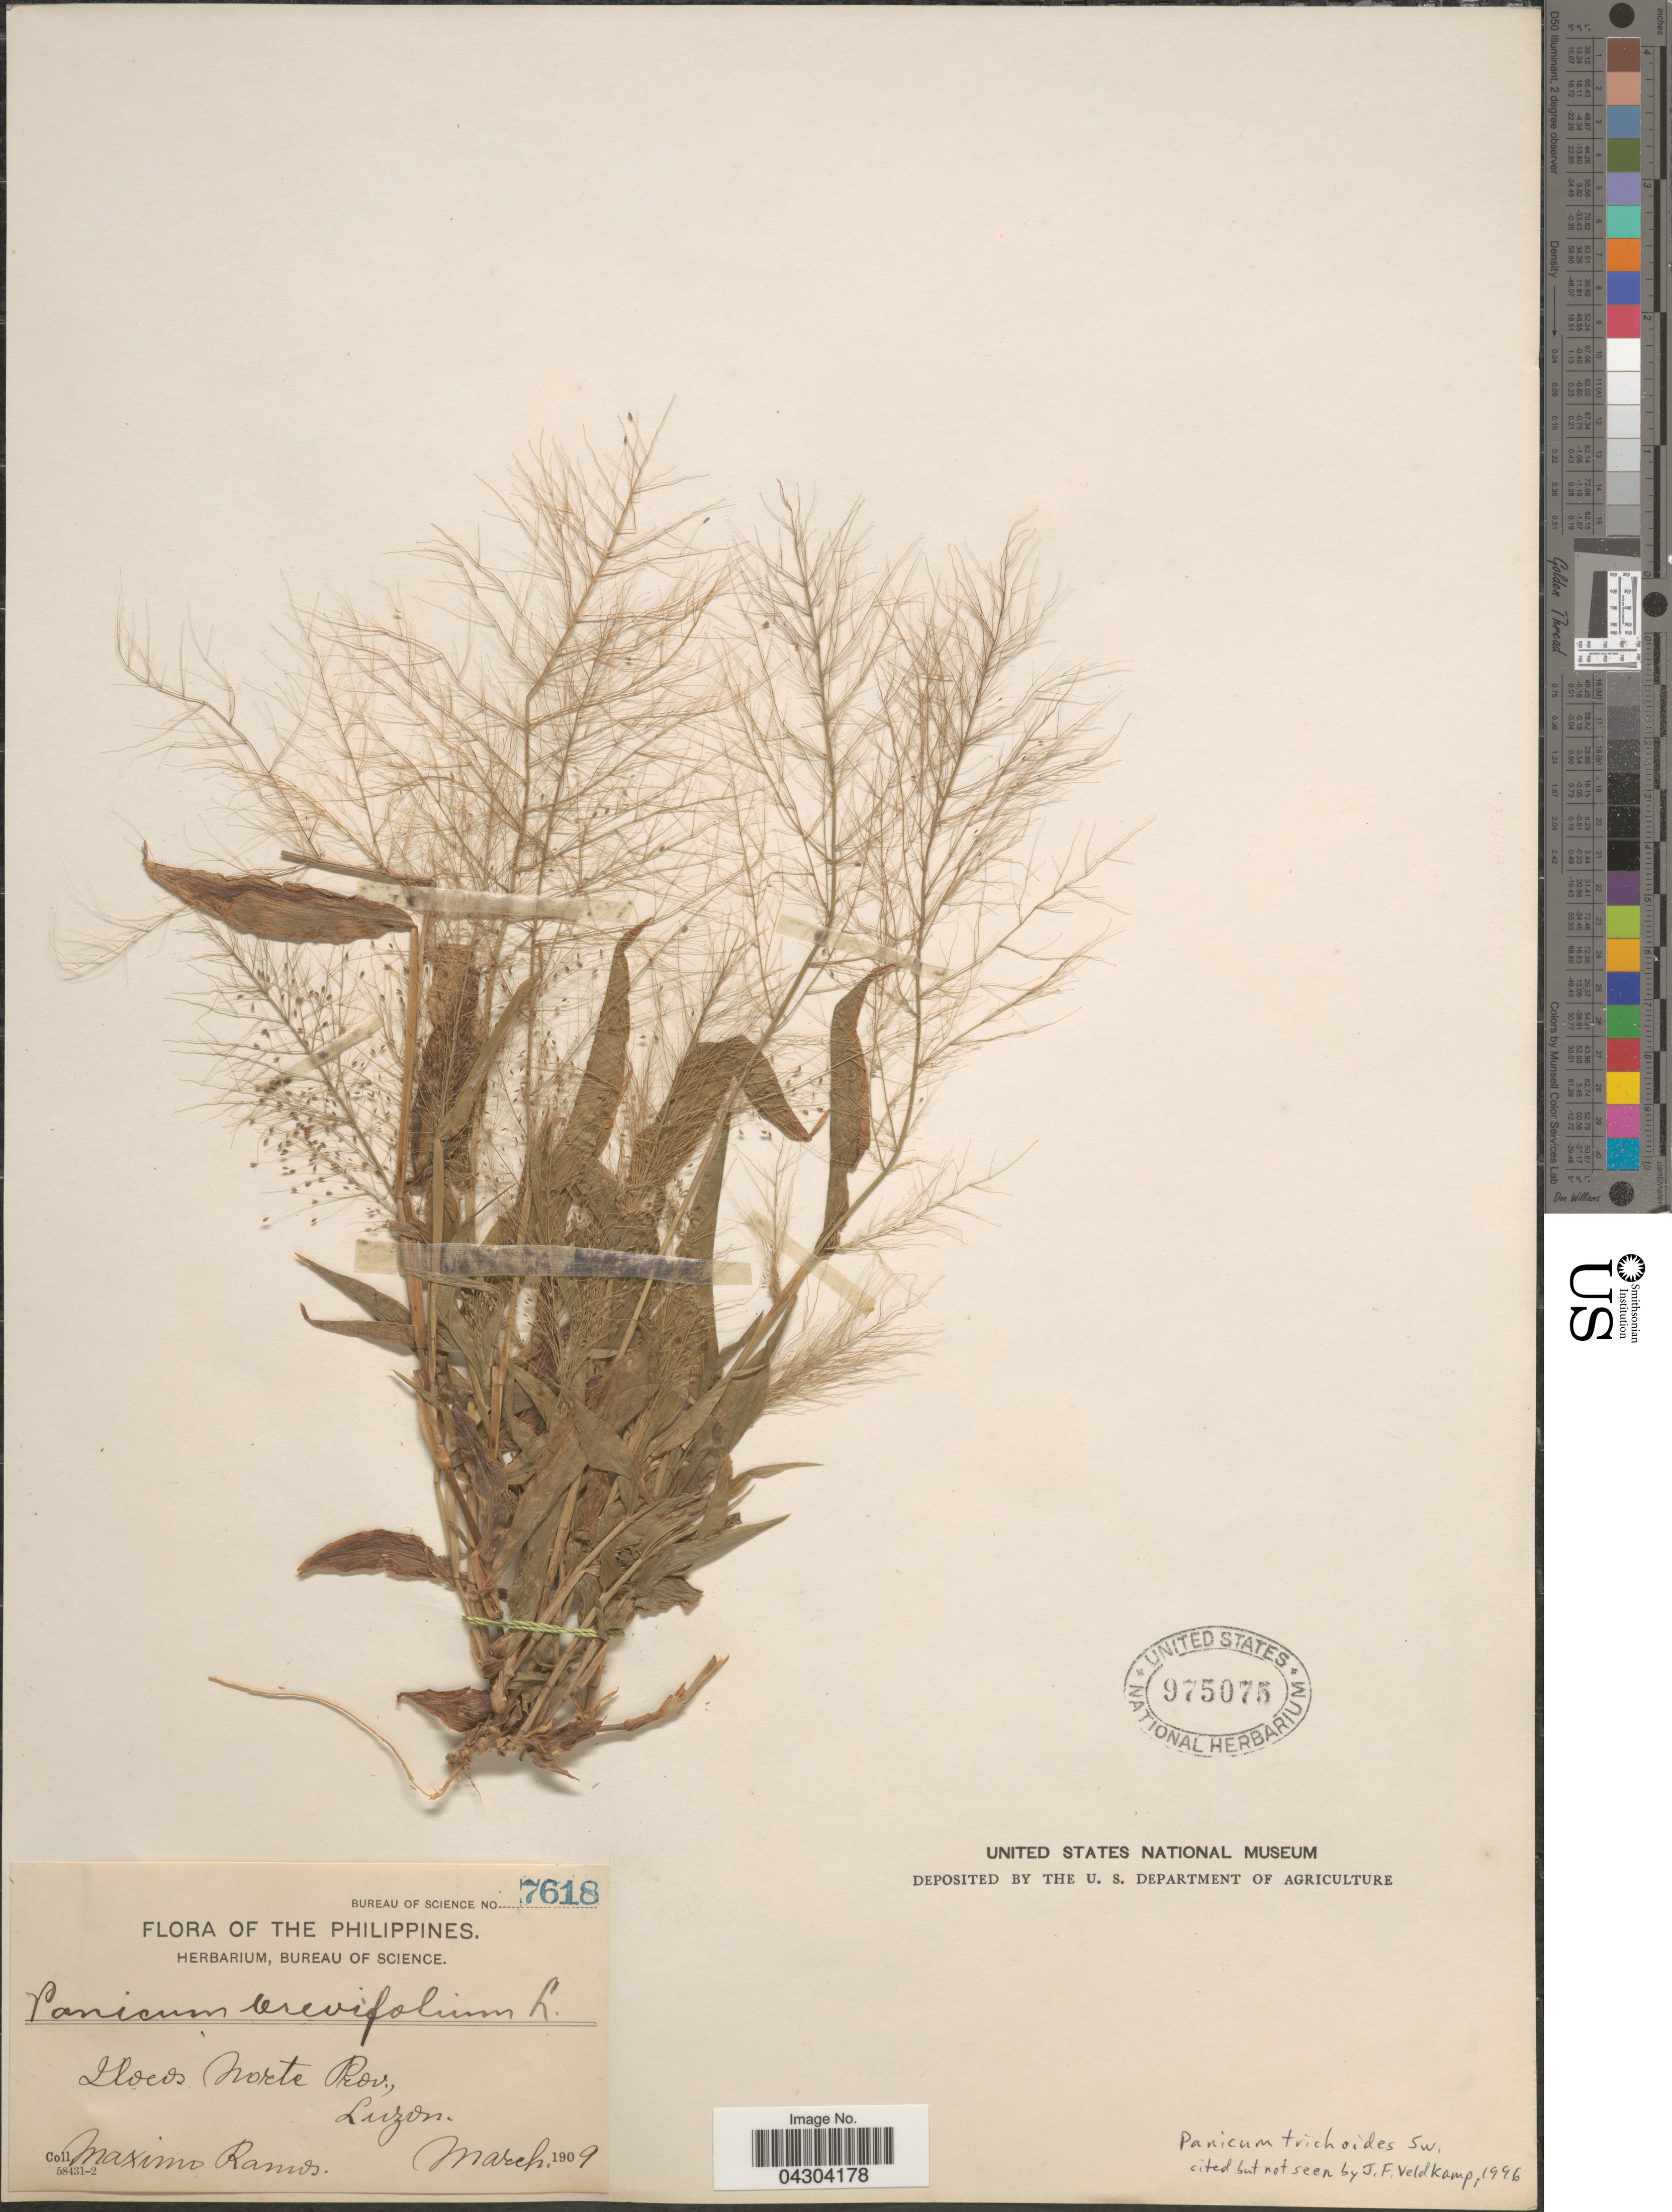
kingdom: Plantae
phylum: Tracheophyta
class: Liliopsida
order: Poales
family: Poaceae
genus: Panicum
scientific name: Panicum trichoides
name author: Sw.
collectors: M. Ramos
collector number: Bureau of Science 7618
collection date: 1909-03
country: Philippines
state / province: Ilocos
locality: Ilocos Norte Prov., Luzon.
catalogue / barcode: US 975075